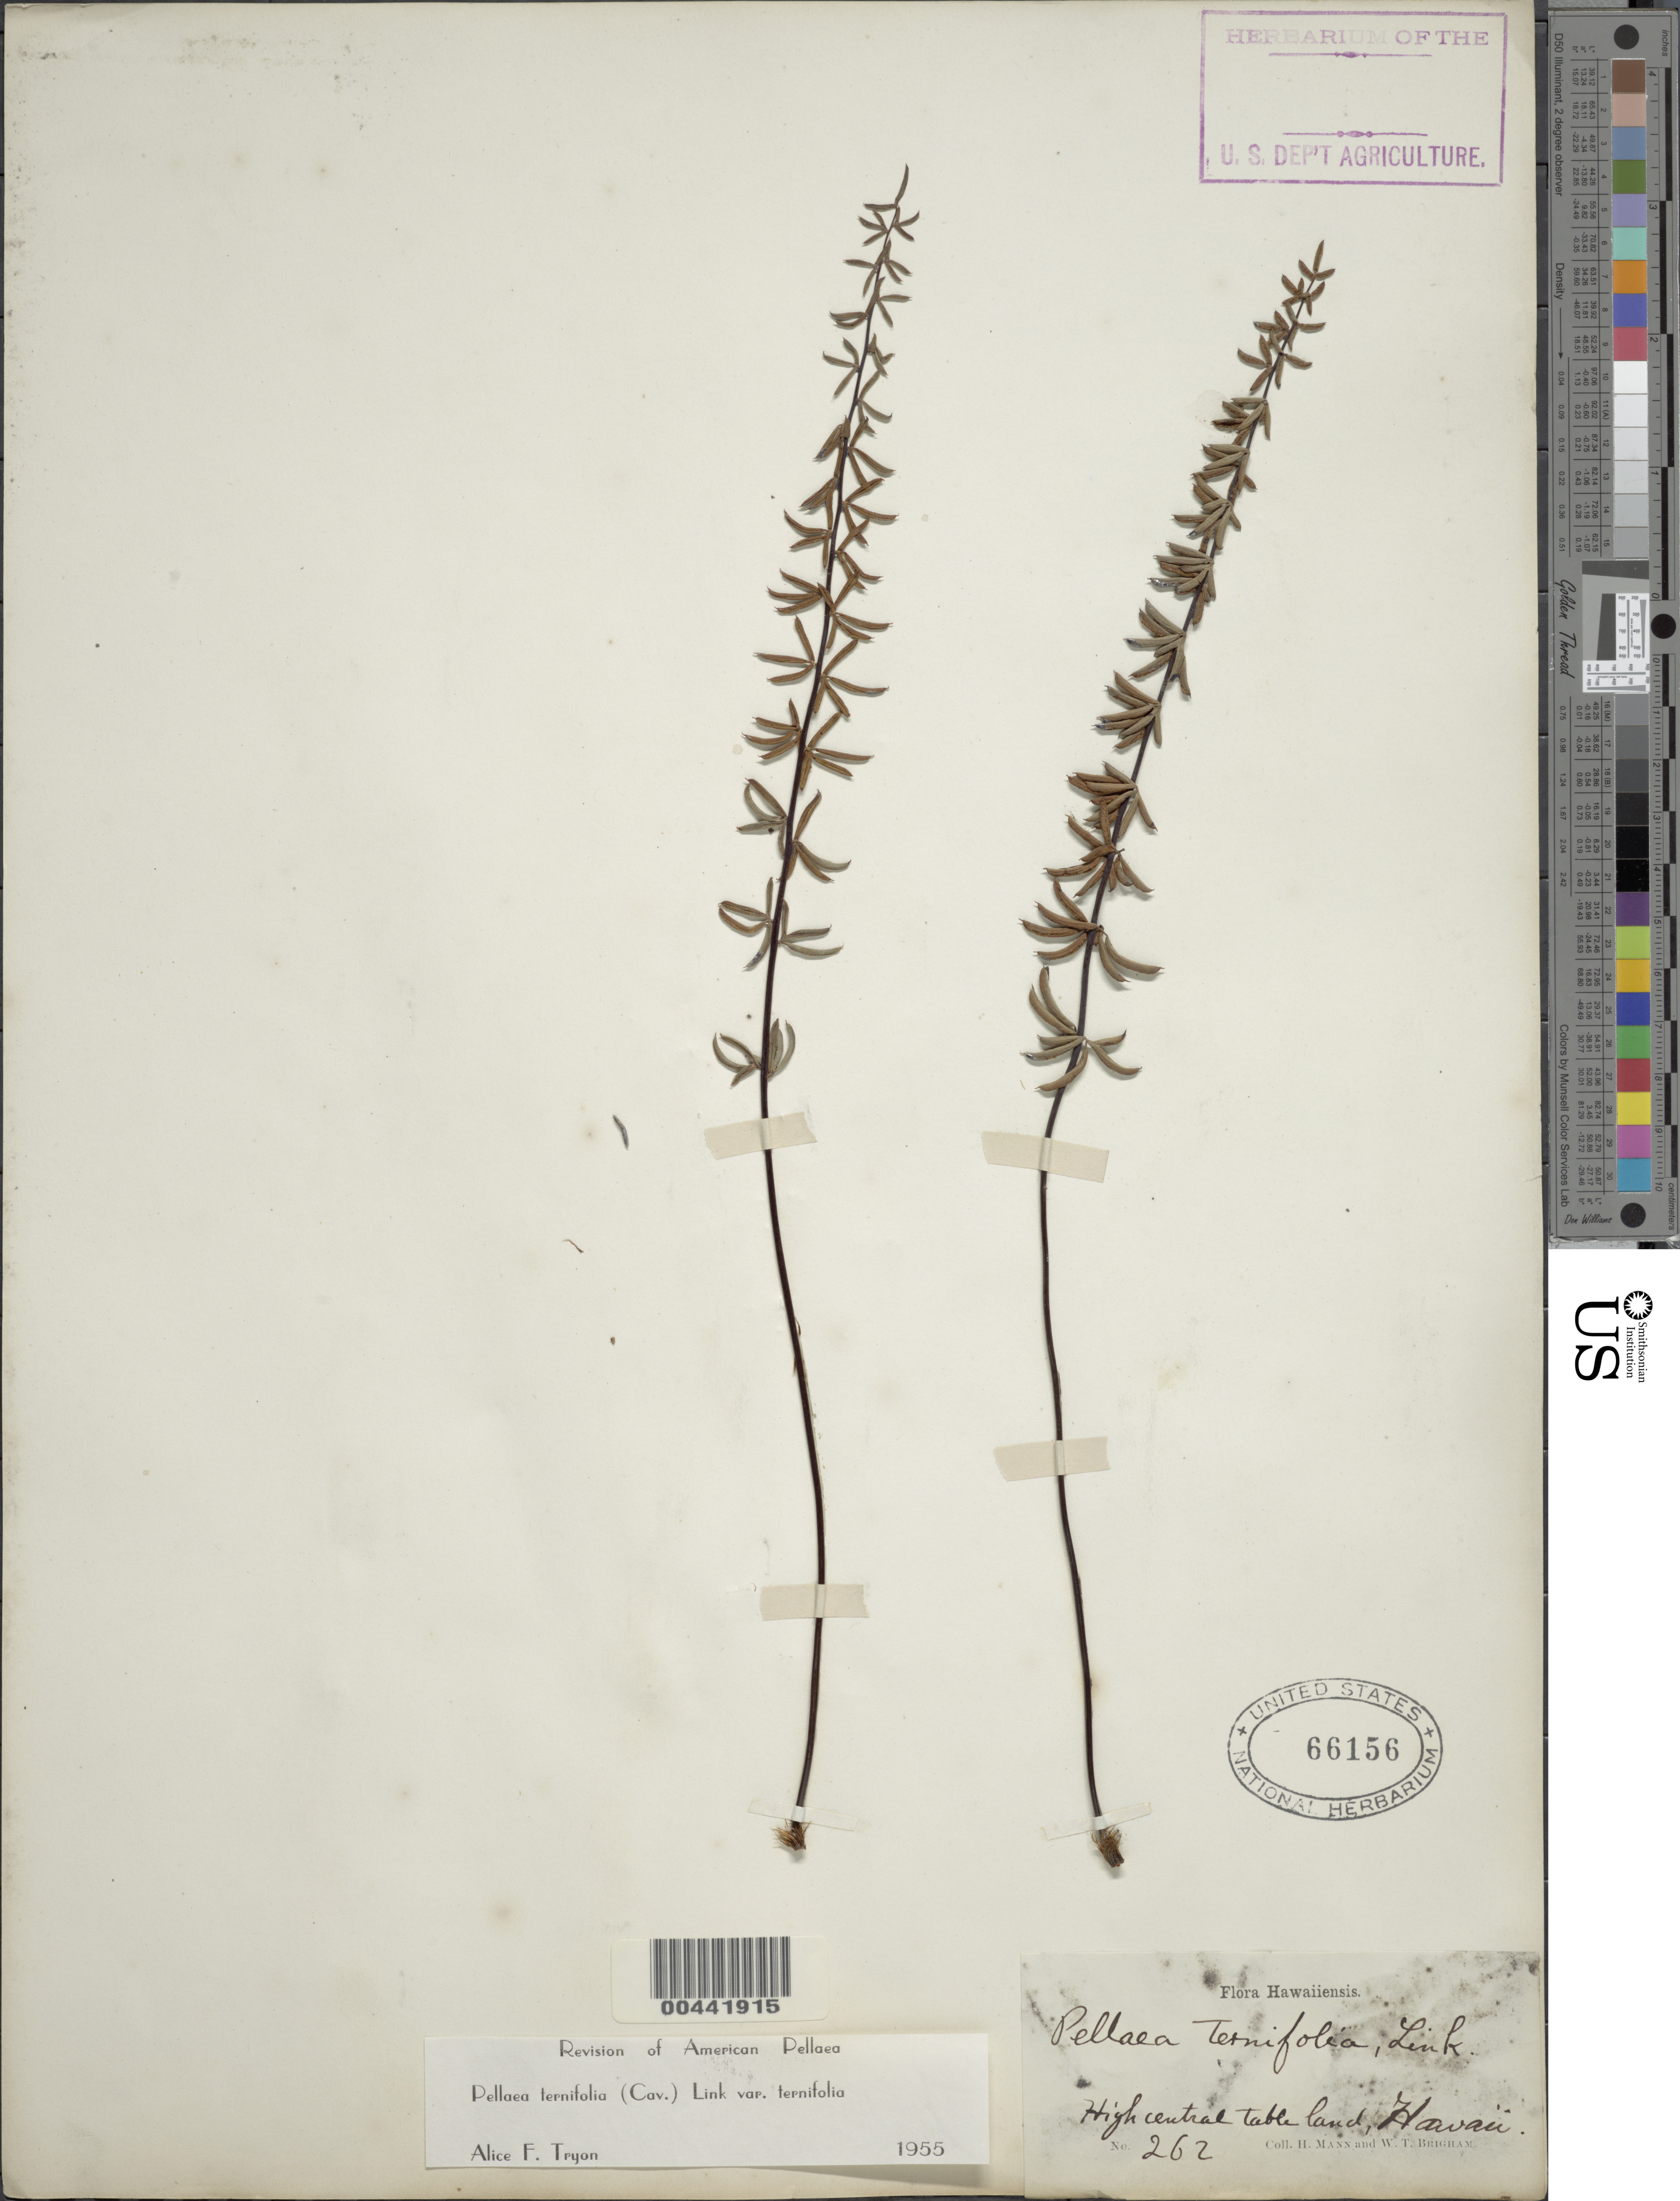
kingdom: Plantae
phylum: Tracheophyta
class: Polypodiopsida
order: Polypodiales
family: Pteridaceae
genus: Pellaea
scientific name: Pellaea ternifolia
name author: (Cav.) Link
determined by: Tryon, A. F.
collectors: H. Mann & W. T. Brigham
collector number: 262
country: United States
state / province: Hawaii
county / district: Hawaii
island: Hawaii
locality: High central table land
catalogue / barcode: US 66156